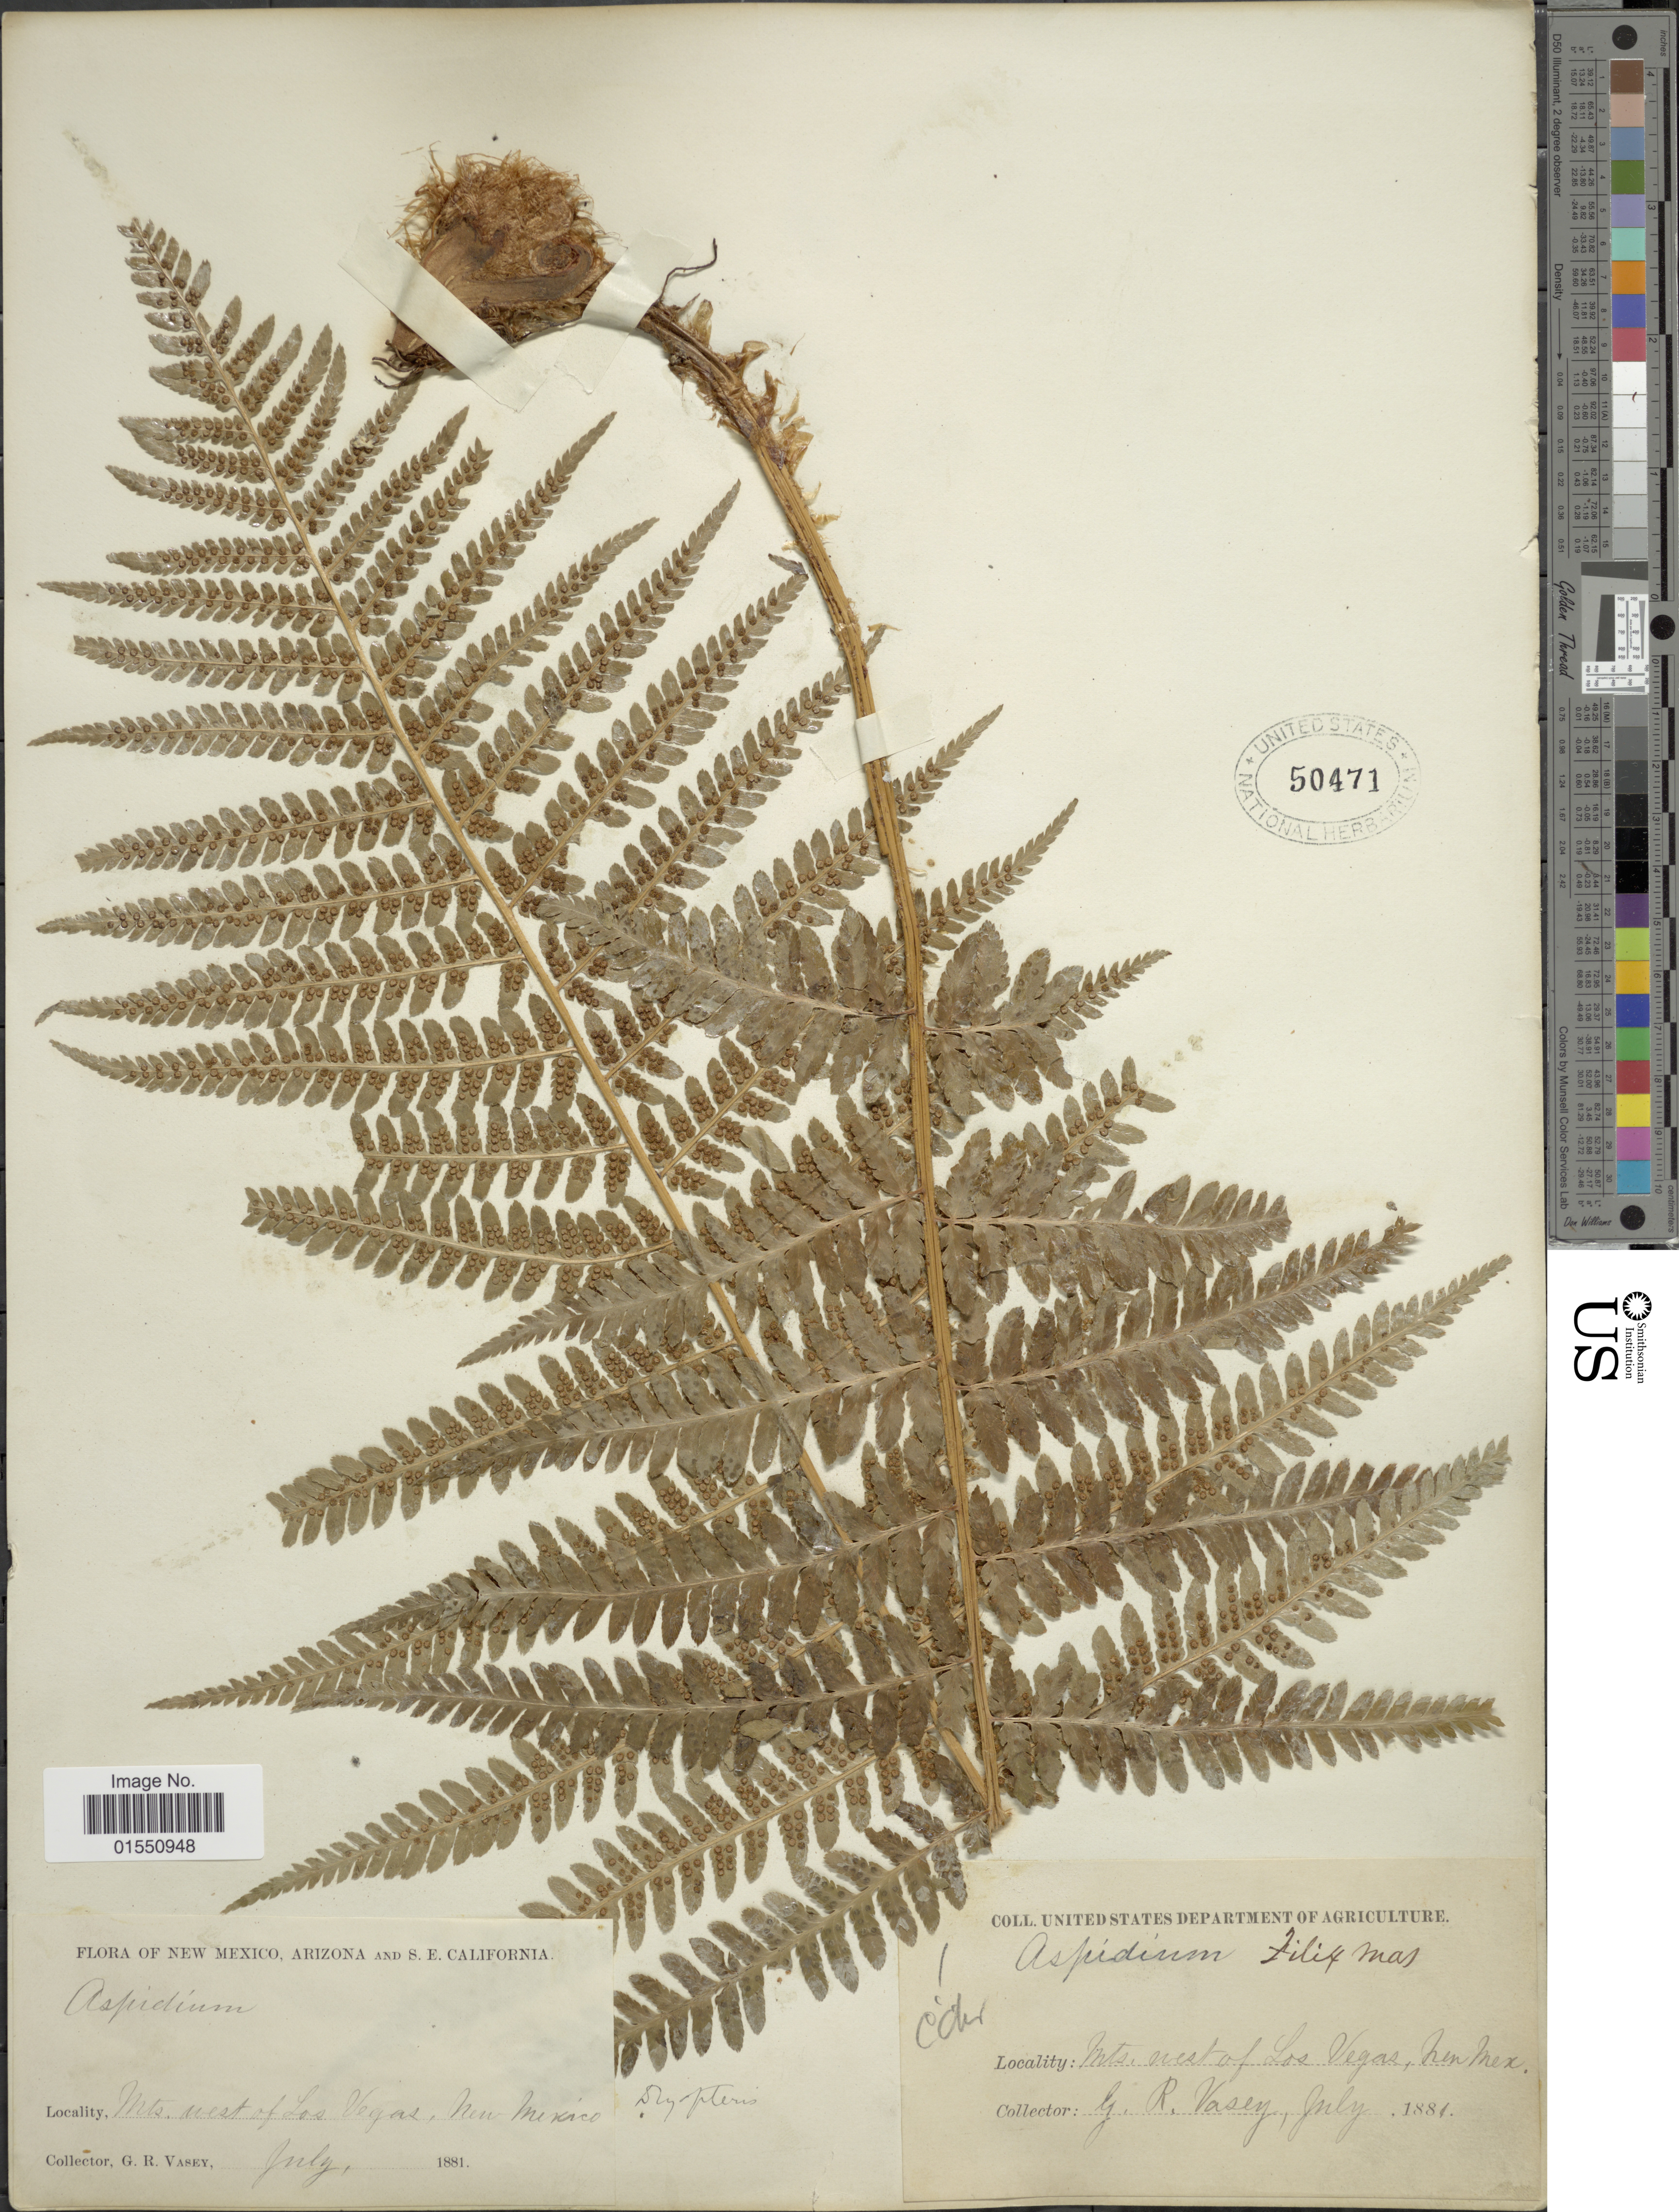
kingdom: Plantae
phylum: Tracheophyta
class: Polypodiopsida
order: Polypodiales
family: Dryopteridaceae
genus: Dryopteris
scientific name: Dryopteris filix-mas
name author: (L.) Schott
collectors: G. R. Vasey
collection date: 1881-07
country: United States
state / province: New Mexico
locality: Mts. west of Las Vegas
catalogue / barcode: US 50471